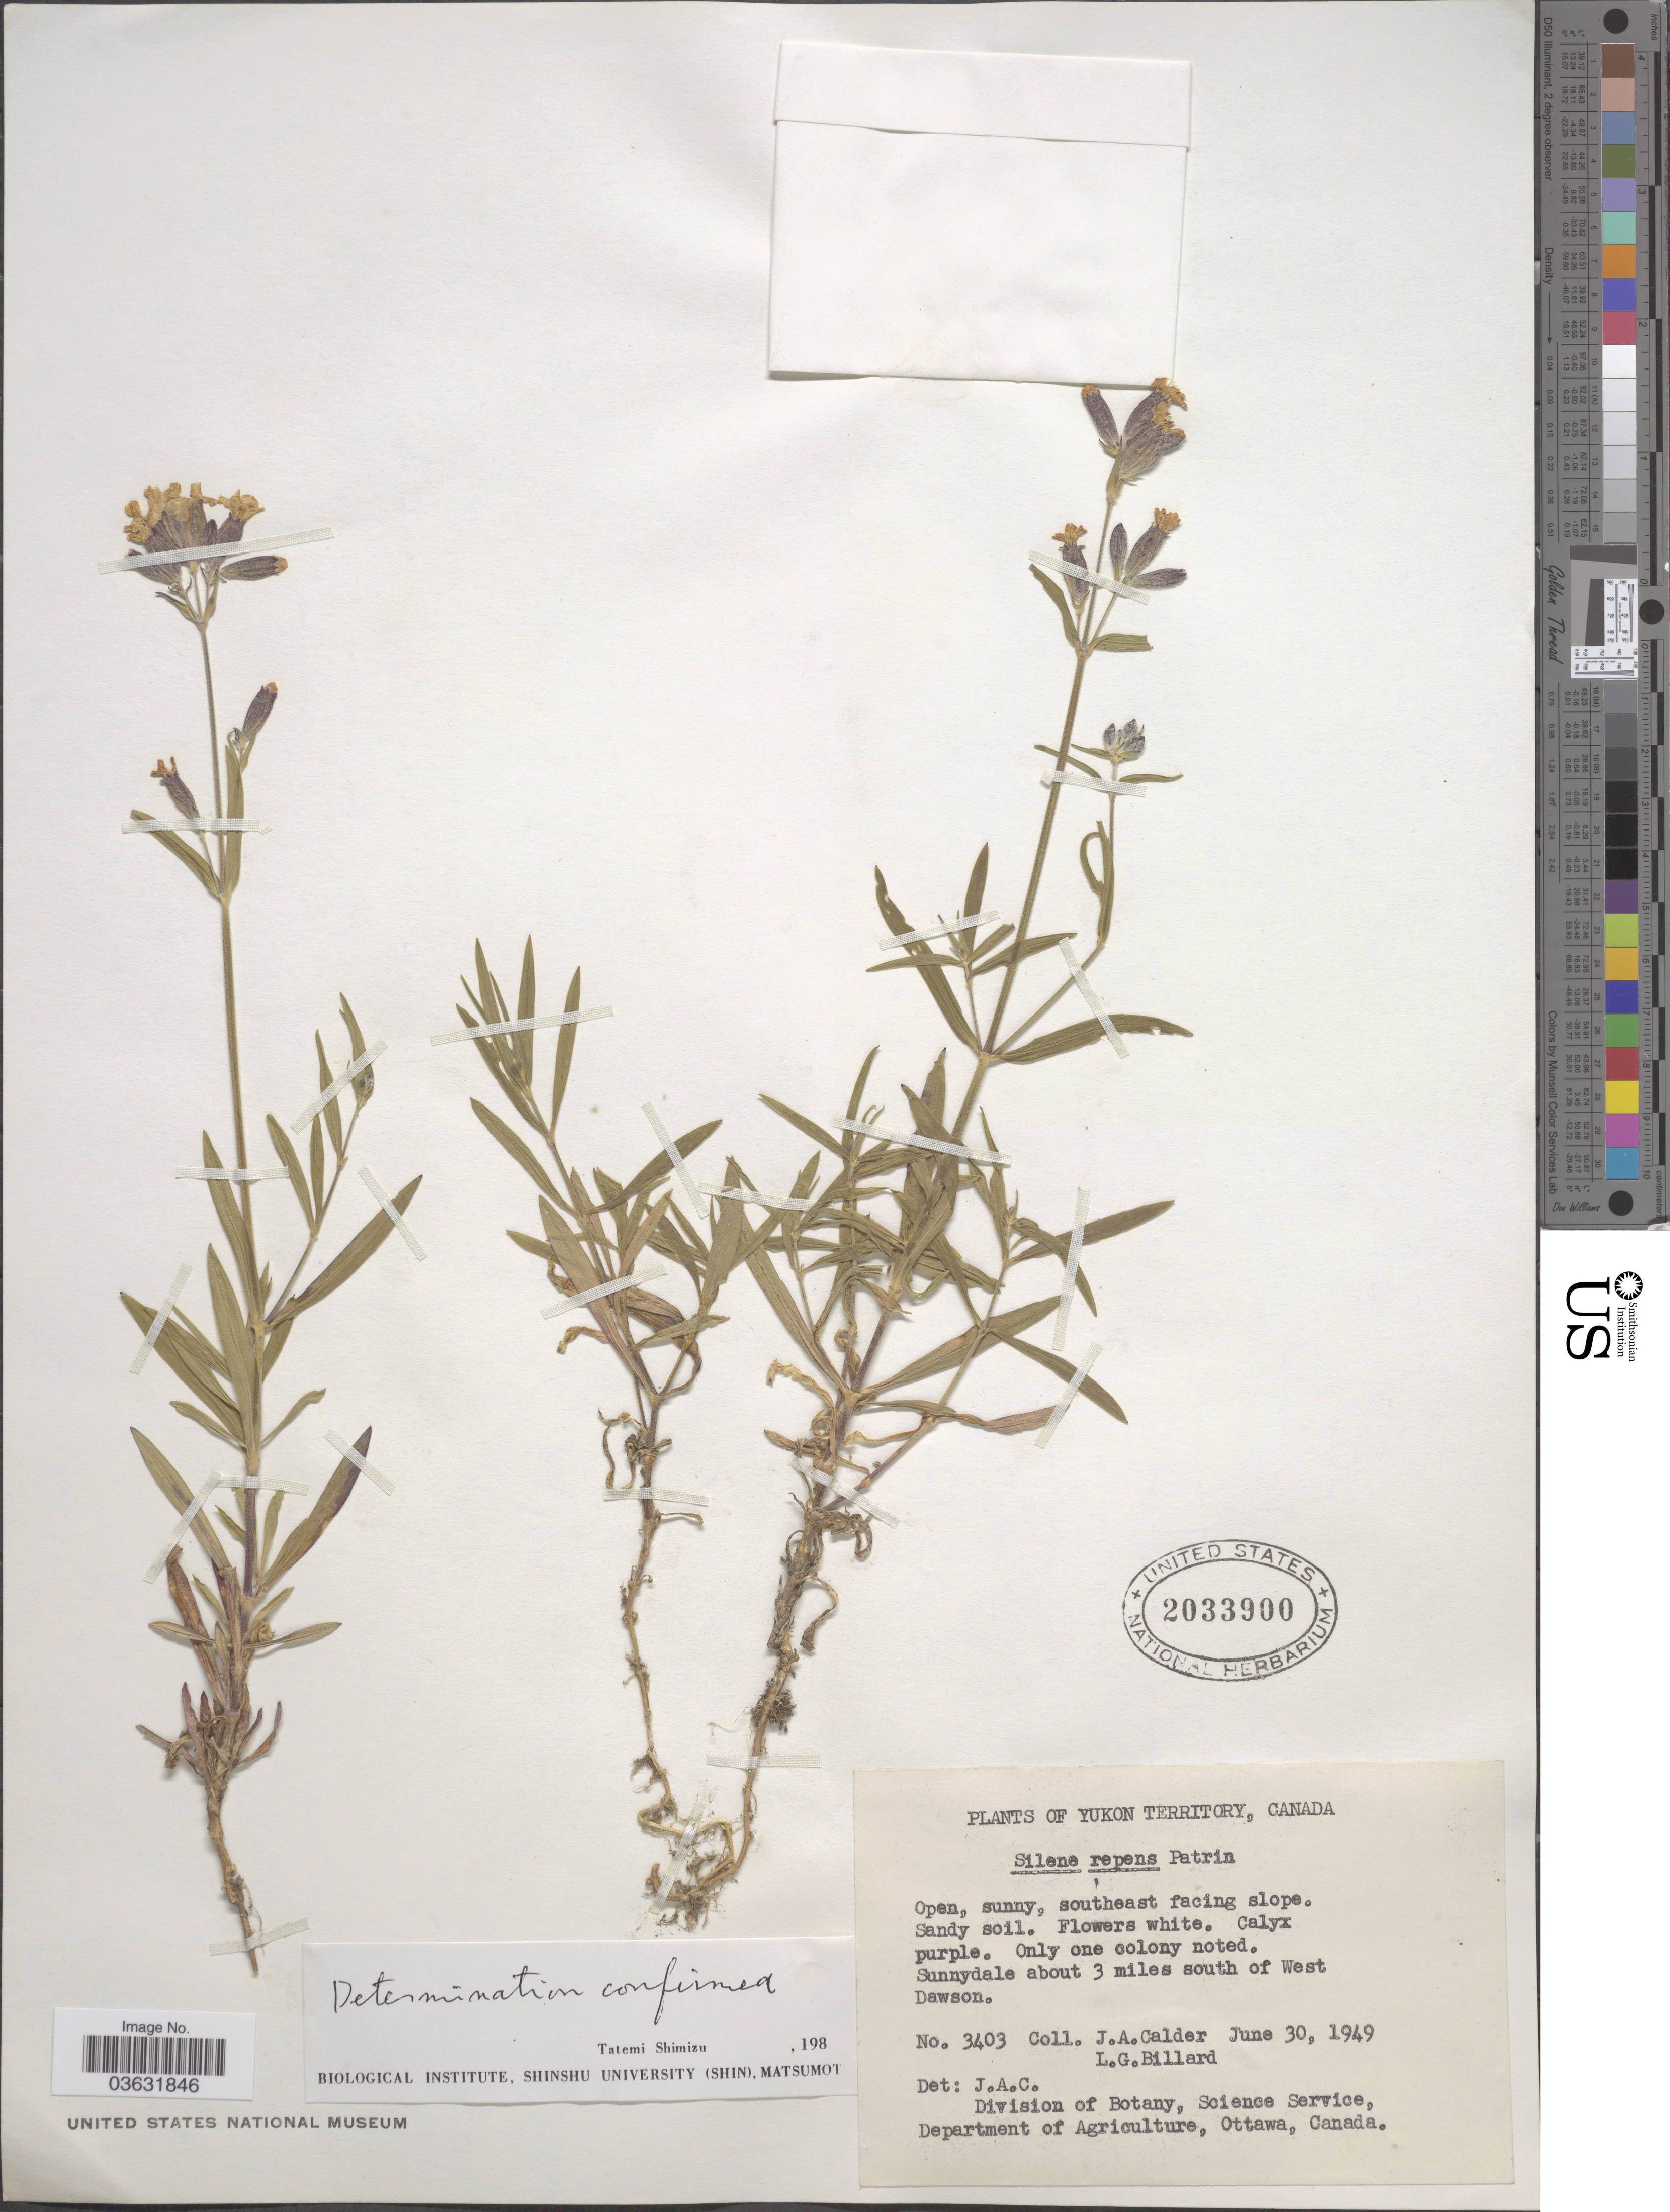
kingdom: Plantae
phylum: Tracheophyta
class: Magnoliopsida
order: Caryophyllales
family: Caryophyllaceae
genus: Silene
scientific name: Silene repens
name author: Patrin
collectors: J. A. Calder & L. Billard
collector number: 3403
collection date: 1949-06-30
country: Canada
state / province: Yukon Territory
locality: Sunnydale about 3 miles south of West Dawson.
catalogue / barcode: US 2033900